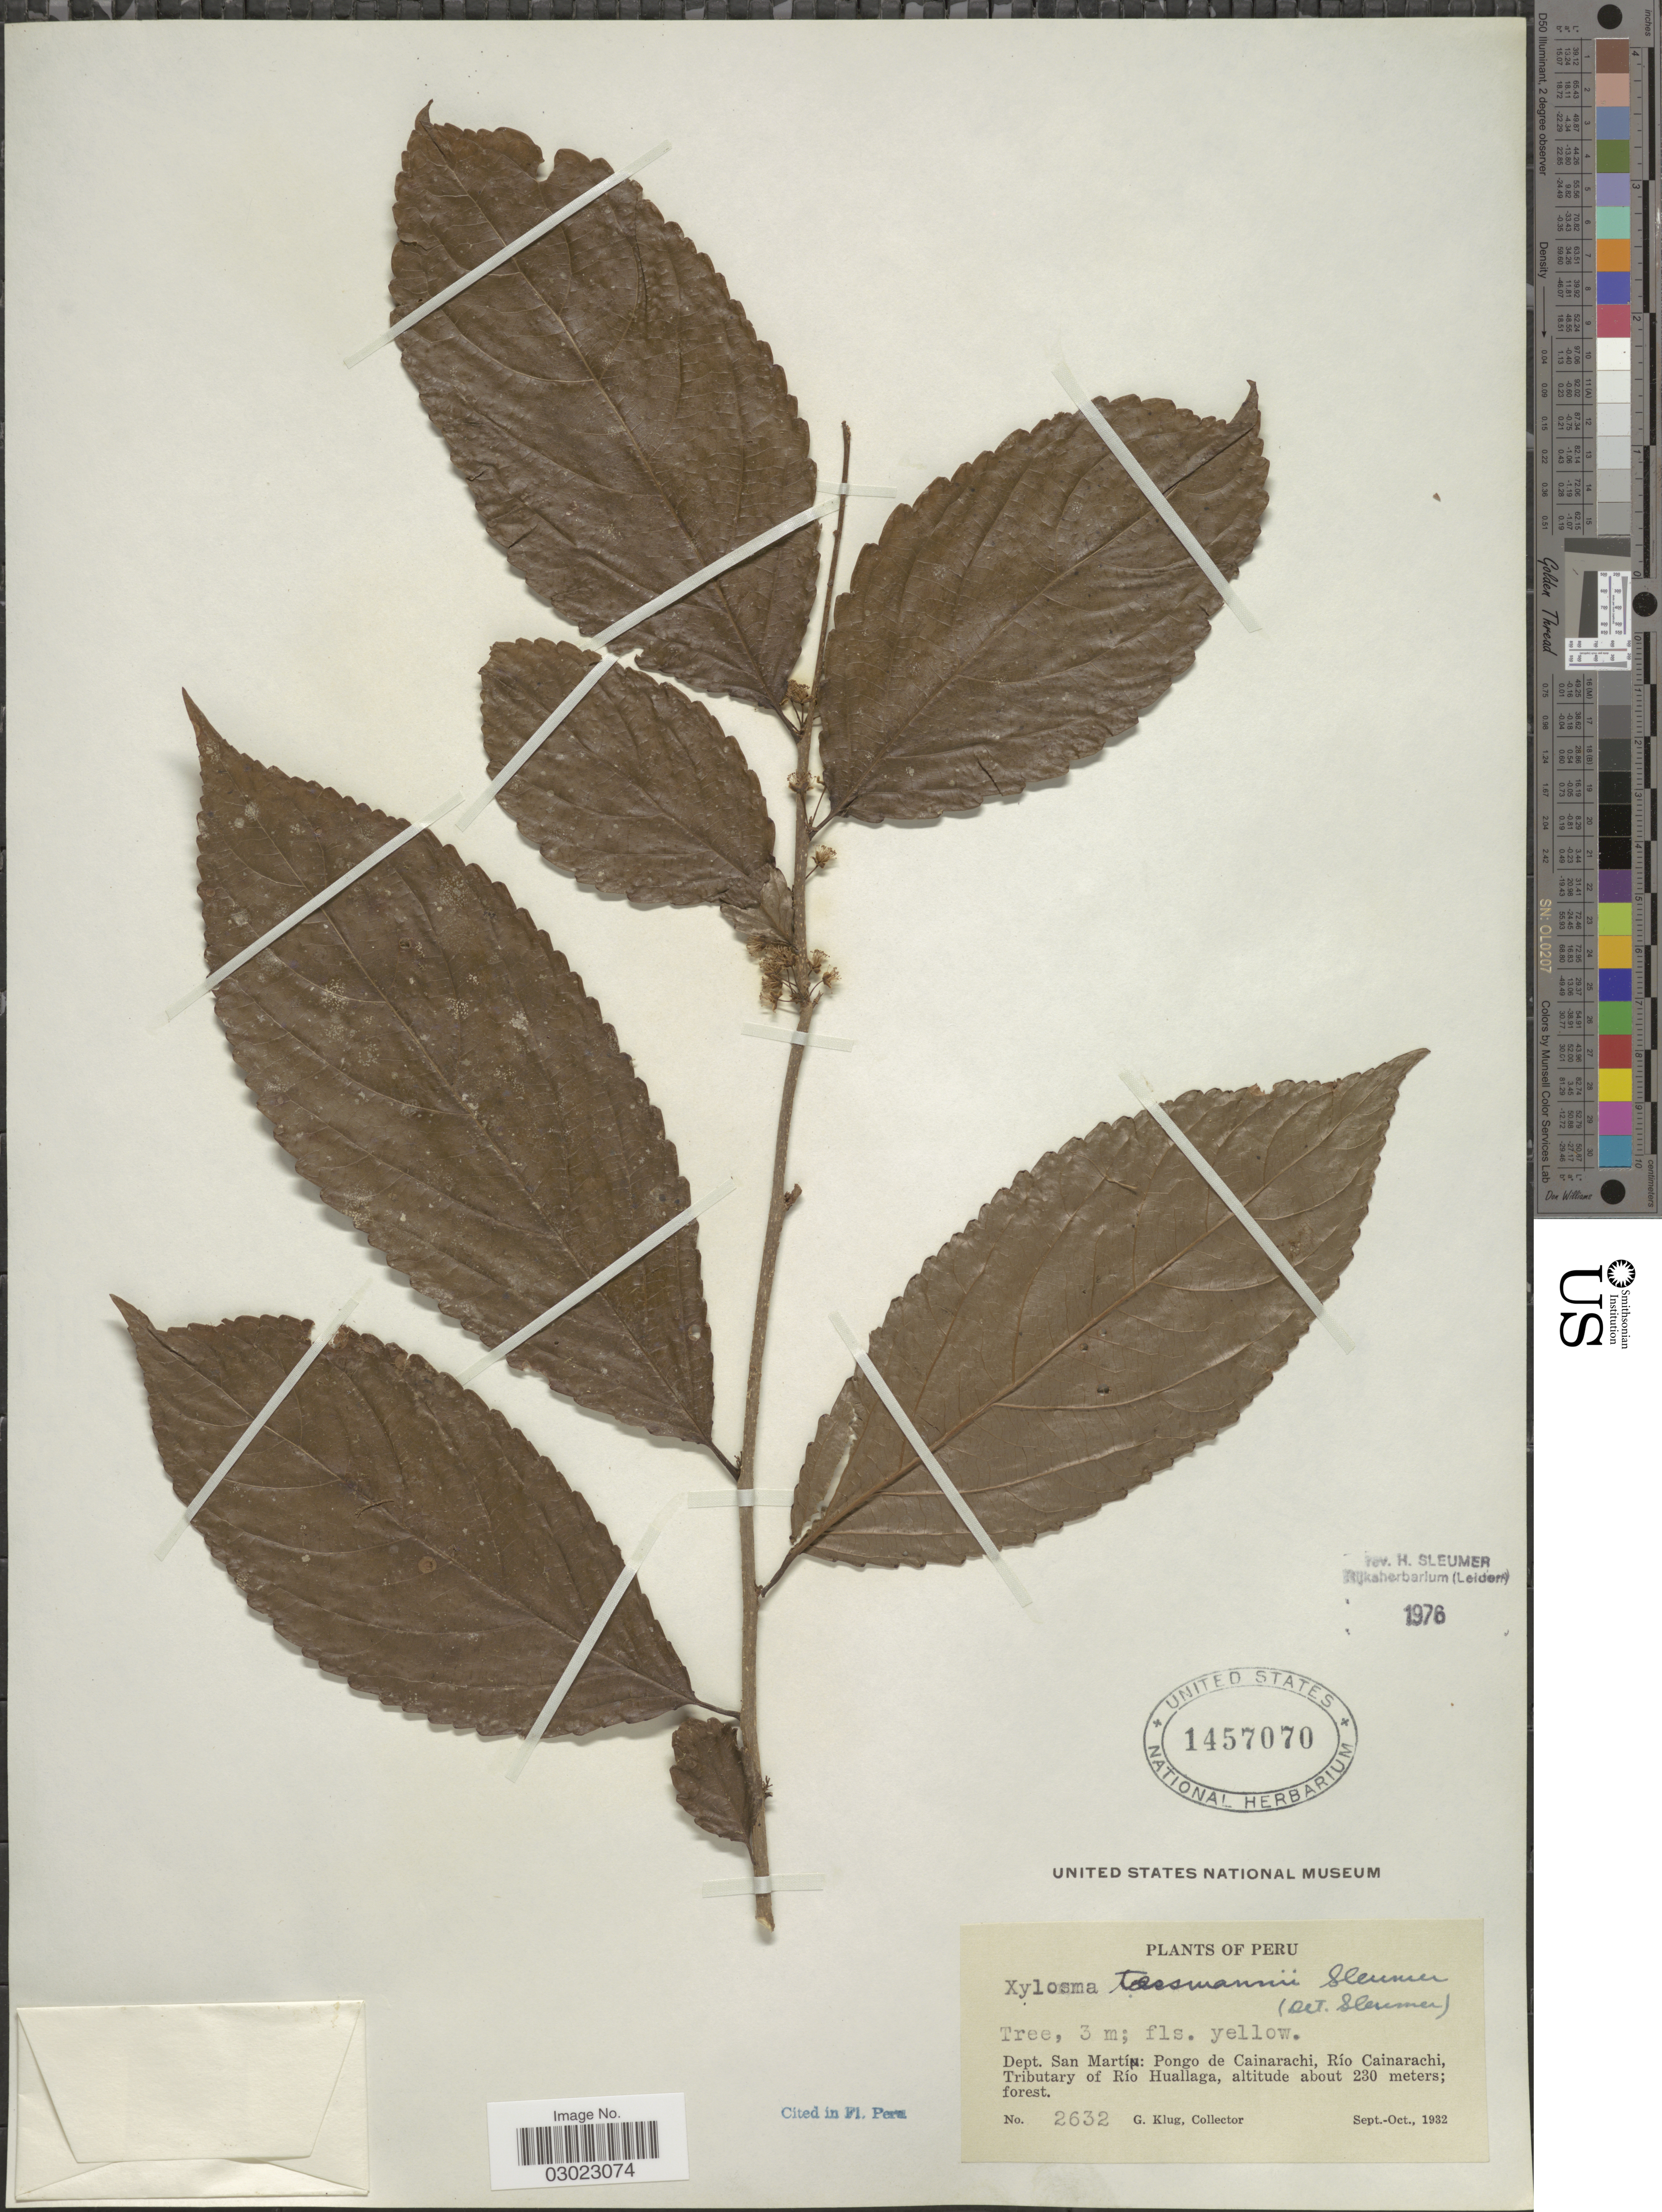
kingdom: Plantae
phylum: Tracheophyta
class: Magnoliopsida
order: Malpighiales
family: Salicaceae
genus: Xylosma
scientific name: Xylosma tessmannii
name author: Sleumer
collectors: G. Klug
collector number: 2632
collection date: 1932-09/1932-10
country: Peru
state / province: San Martín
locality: Dept. San Martín: Pongo de Cainarachi, Río Cainarachi, Tributary of Río Huallaga.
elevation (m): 230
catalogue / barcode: US 1457070